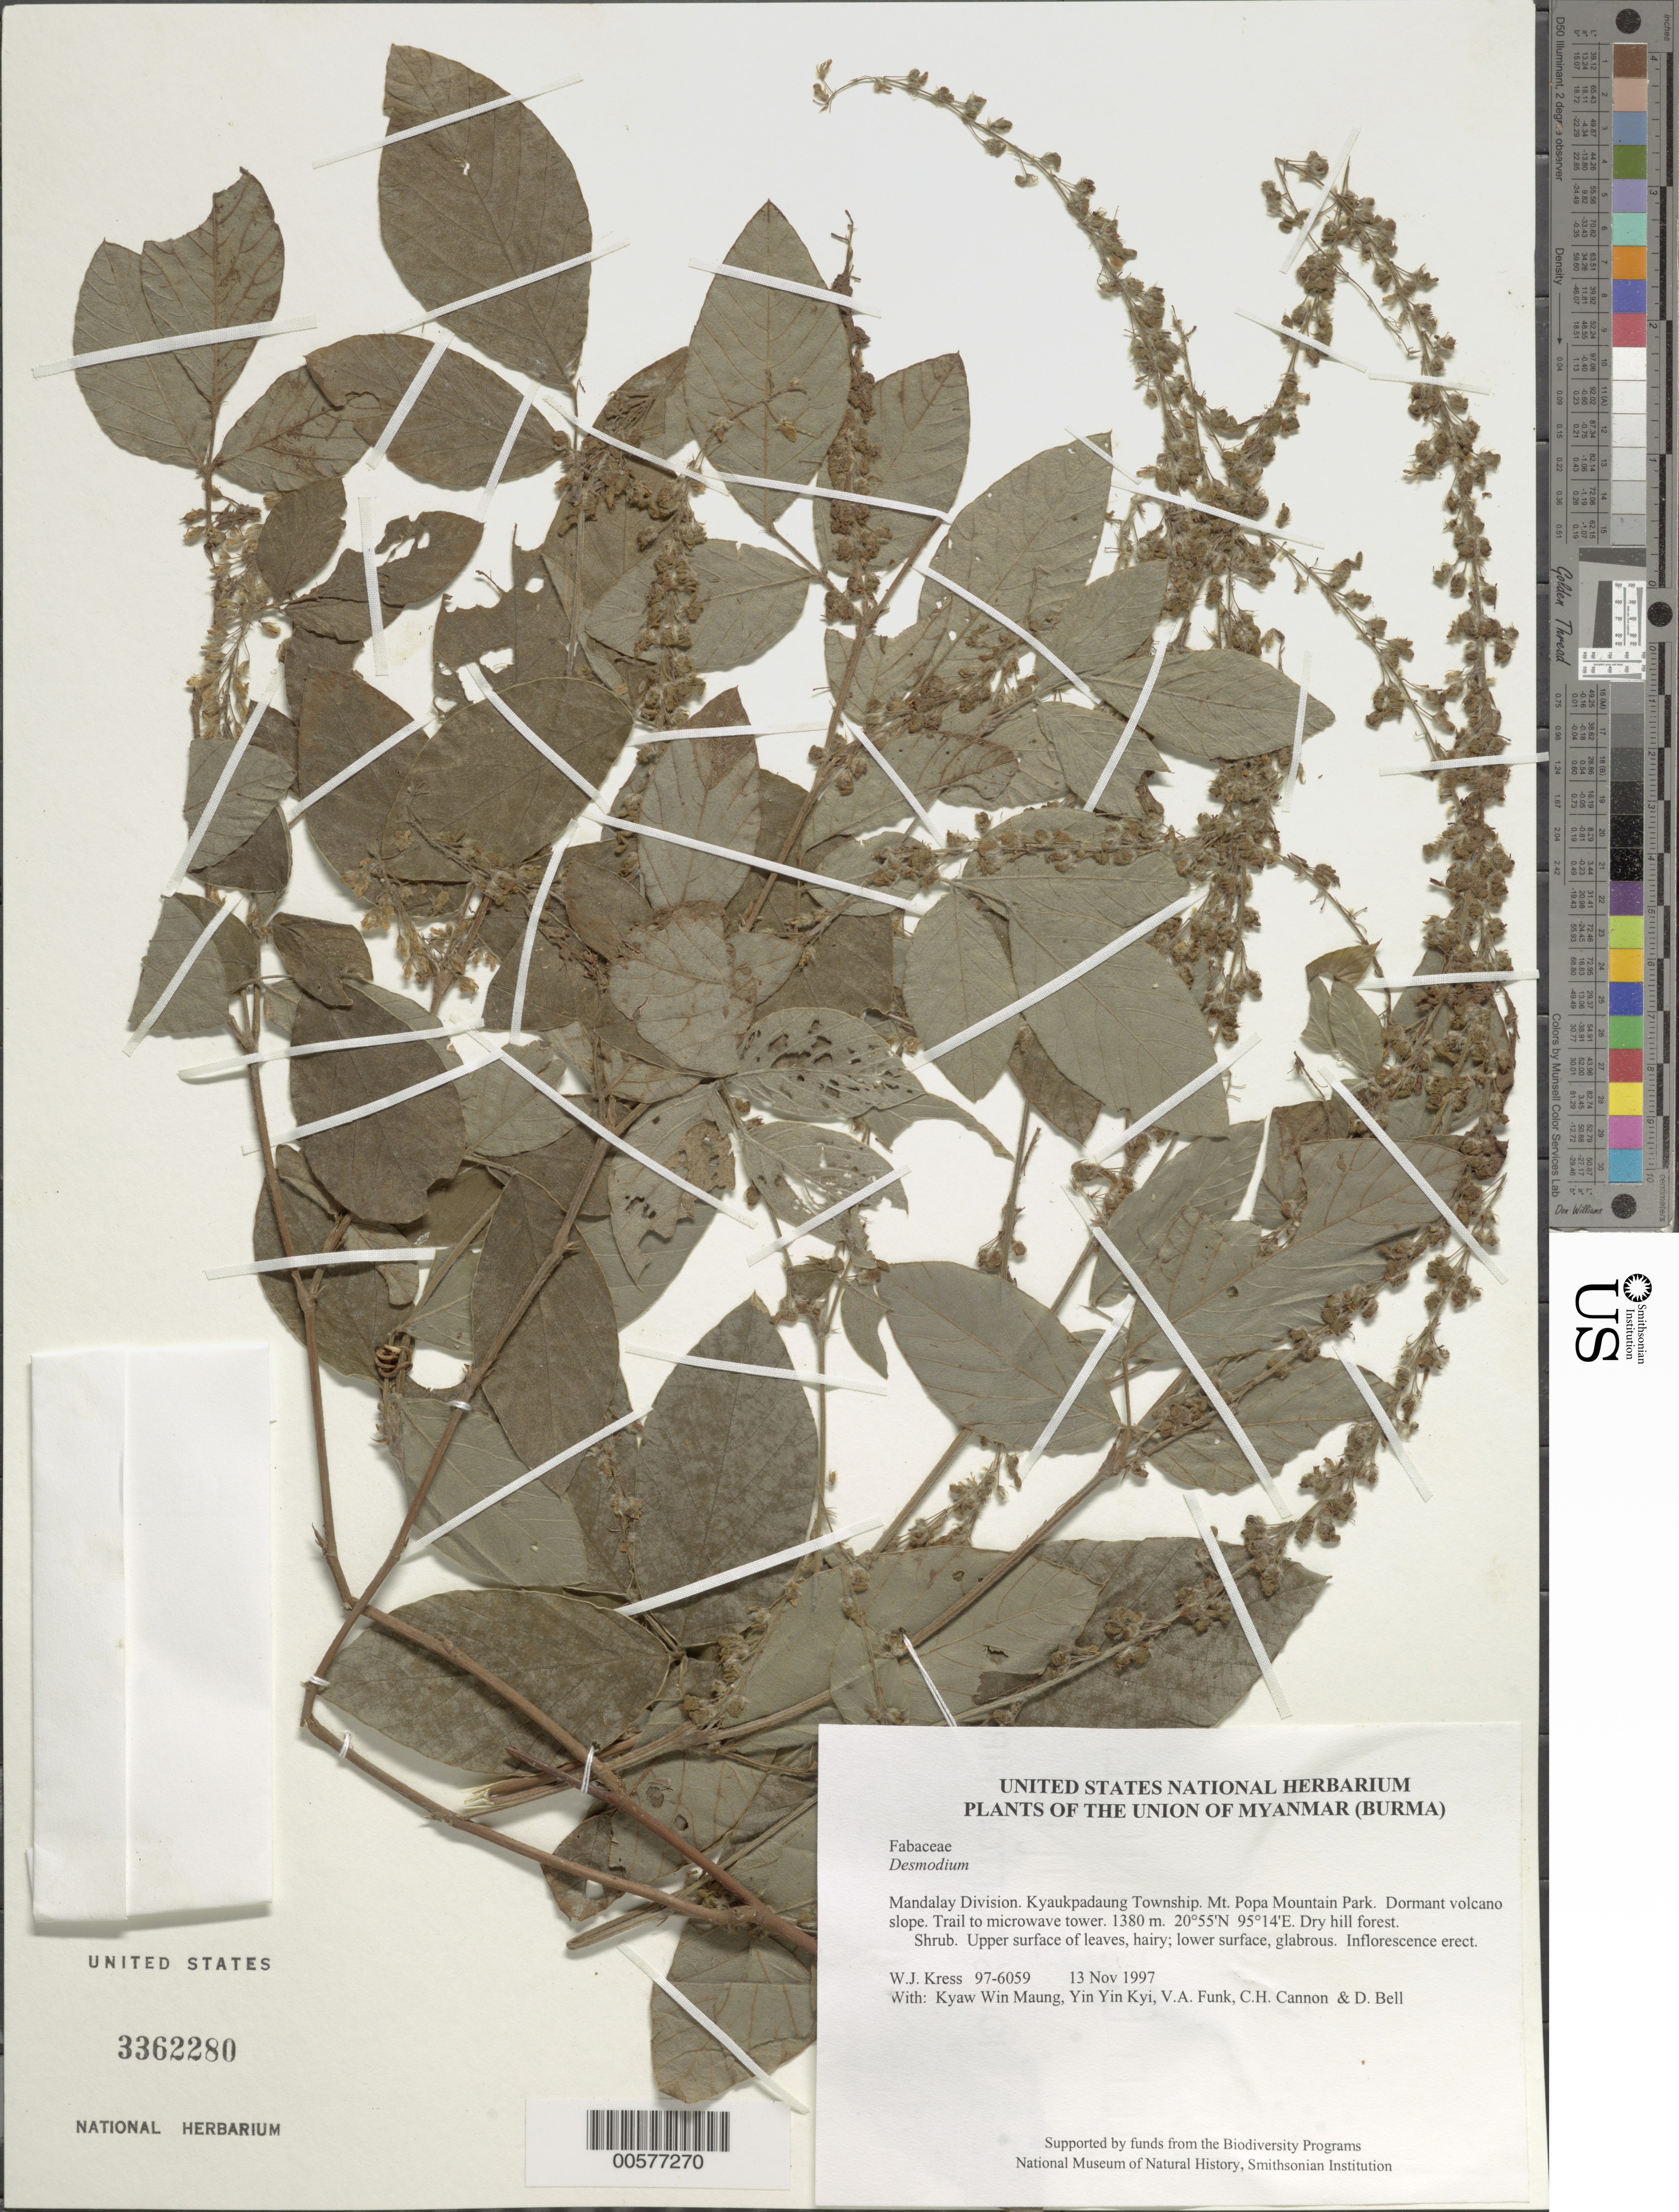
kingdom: Plantae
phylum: Tracheophyta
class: Magnoliopsida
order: Fabales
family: Fabaceae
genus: Desmodium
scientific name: Desmodium sp.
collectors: W. J. Kress, Kyaw Win Maung, Yin Yin Kyi, V. Funk, C. H. Cannon & D. A. Bell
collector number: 97-6059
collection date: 1997-11-13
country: Myanmar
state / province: Mandalay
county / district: Kyaukpadaung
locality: Mt. Popa Mountain Park. Dormant volcano slope. Trail to microwave tower.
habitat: Dry hill forest.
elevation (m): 1380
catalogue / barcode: US 3362280